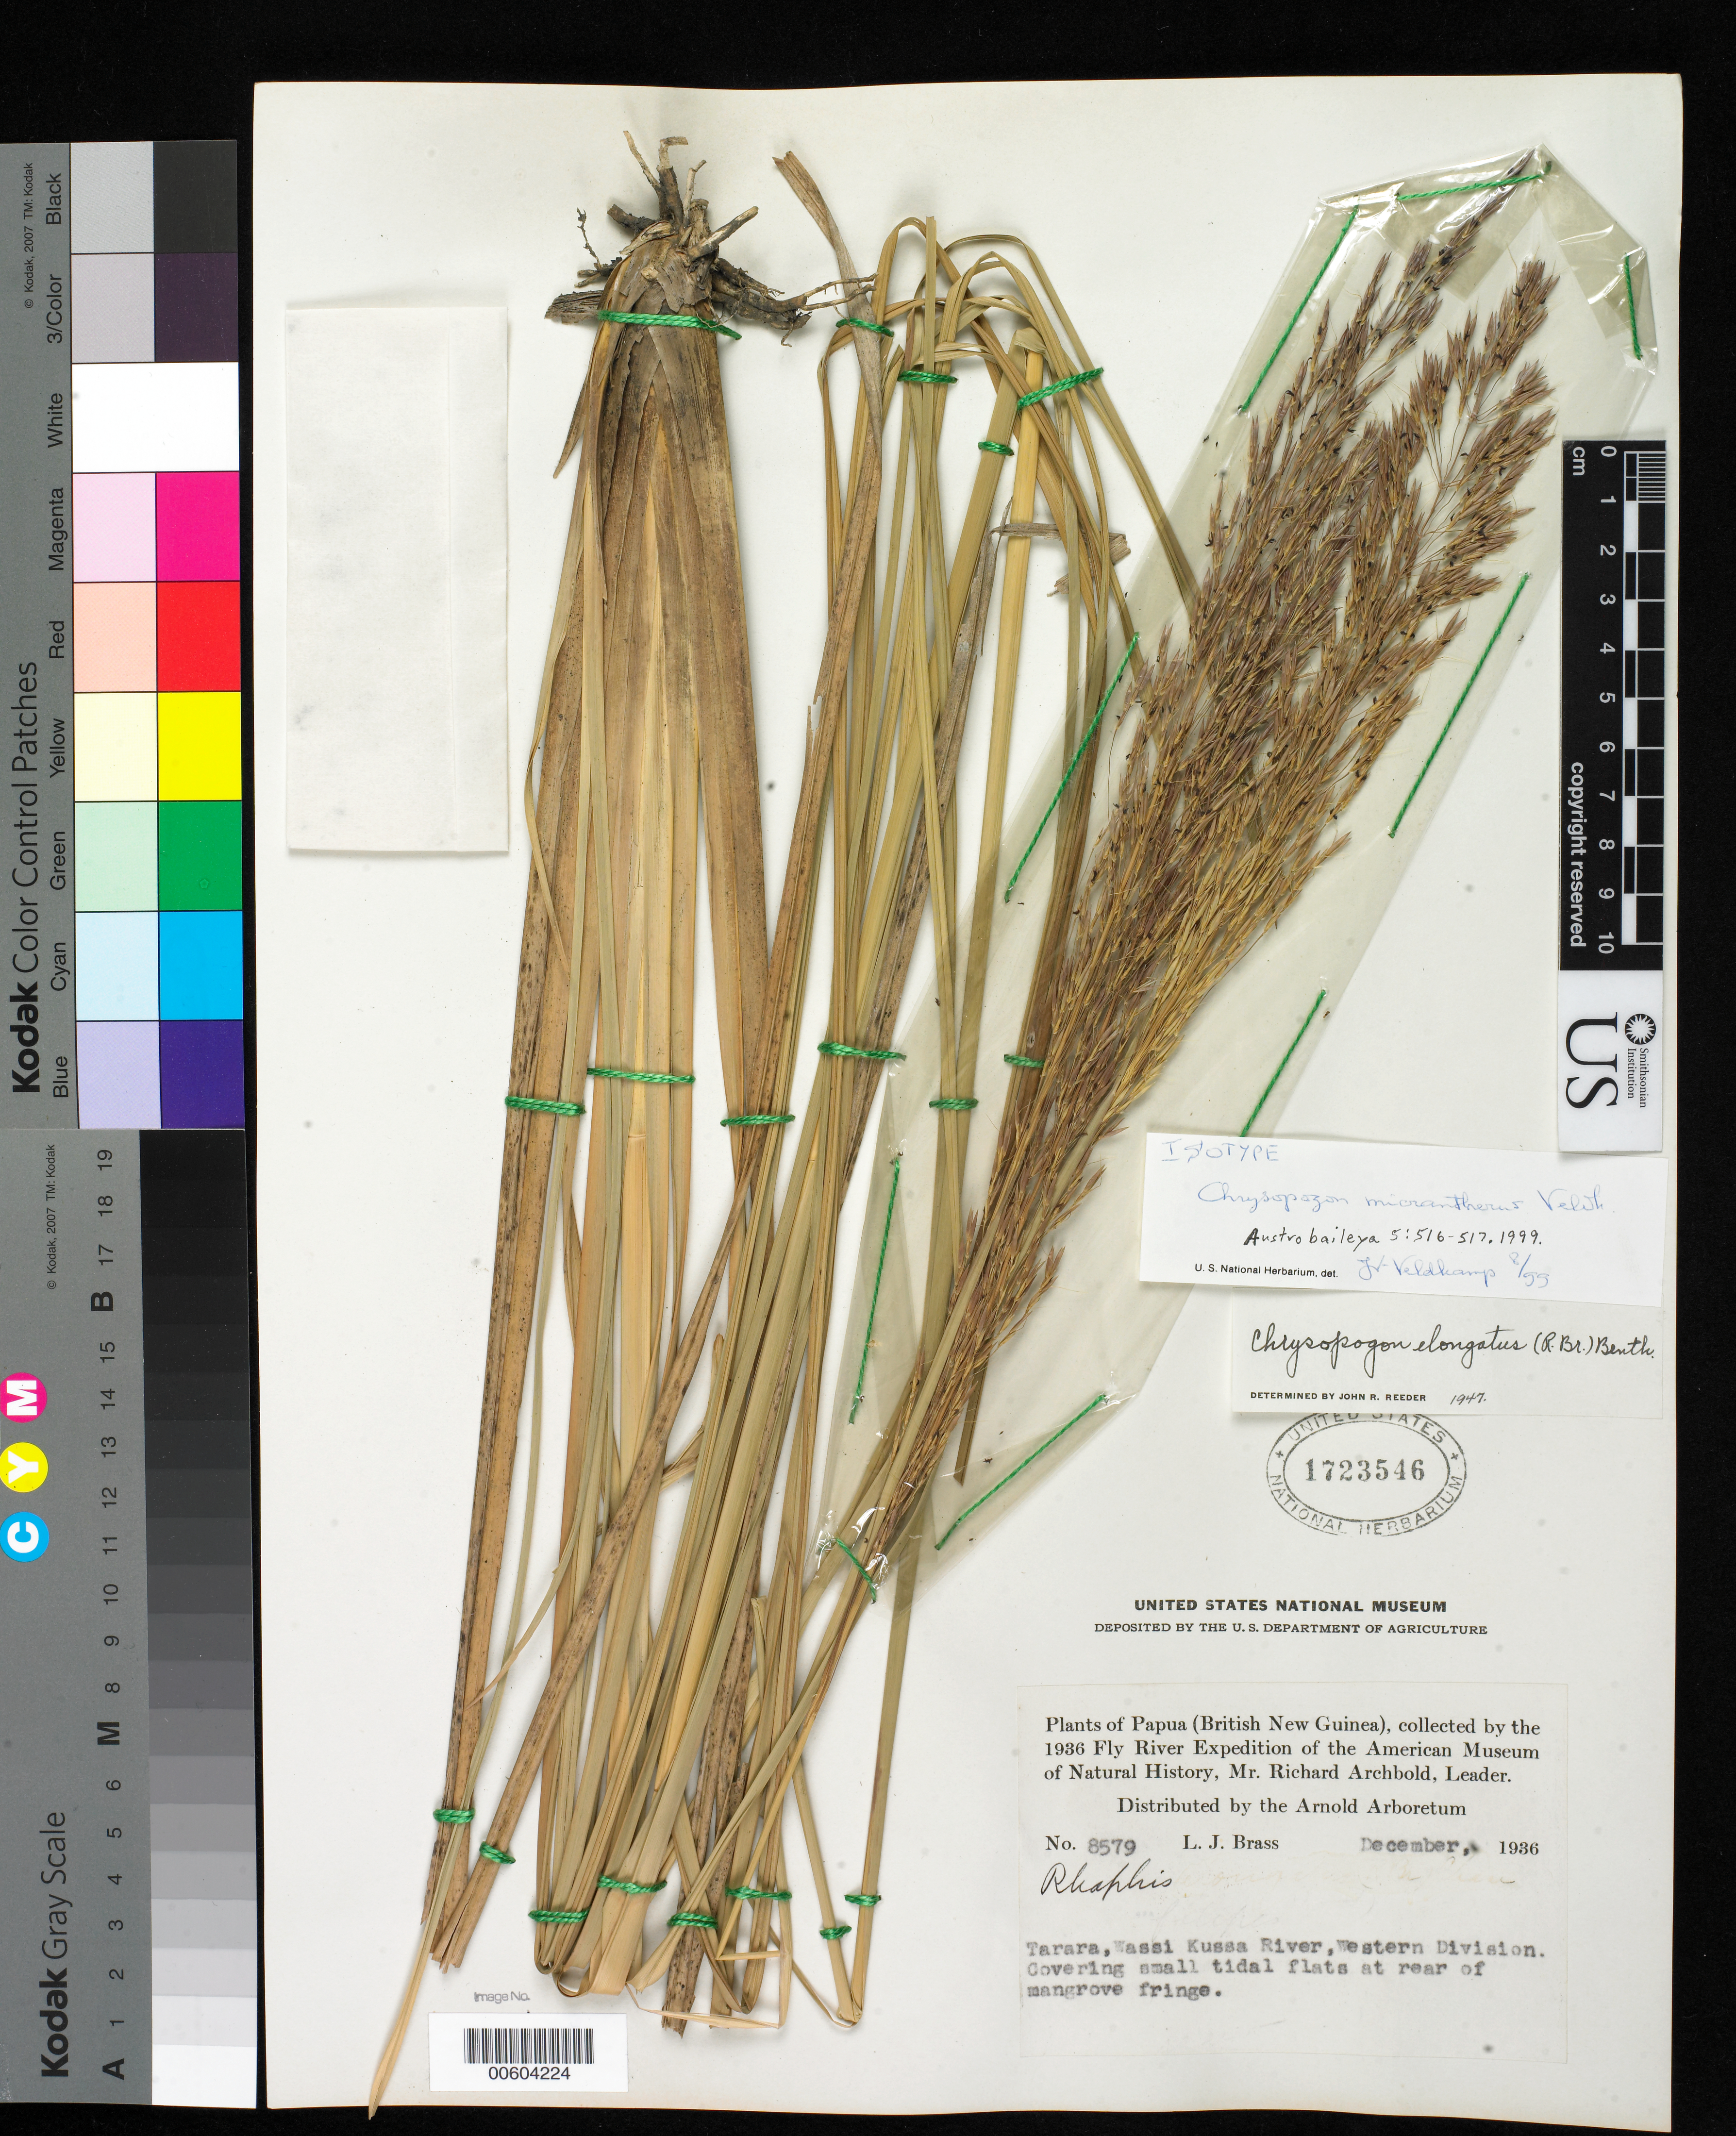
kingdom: Plantae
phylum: Tracheophyta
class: Liliopsida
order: Poales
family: Poaceae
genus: Chrysopogon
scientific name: Chrysopogon micrantherus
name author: Veldkamp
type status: Isotype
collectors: L. J. Brass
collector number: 8579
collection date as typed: Dec 1936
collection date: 1936-12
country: Papua New Guinea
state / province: Western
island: New Guinea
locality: Tarara, Wassi Kussa River.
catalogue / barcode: US 1723546